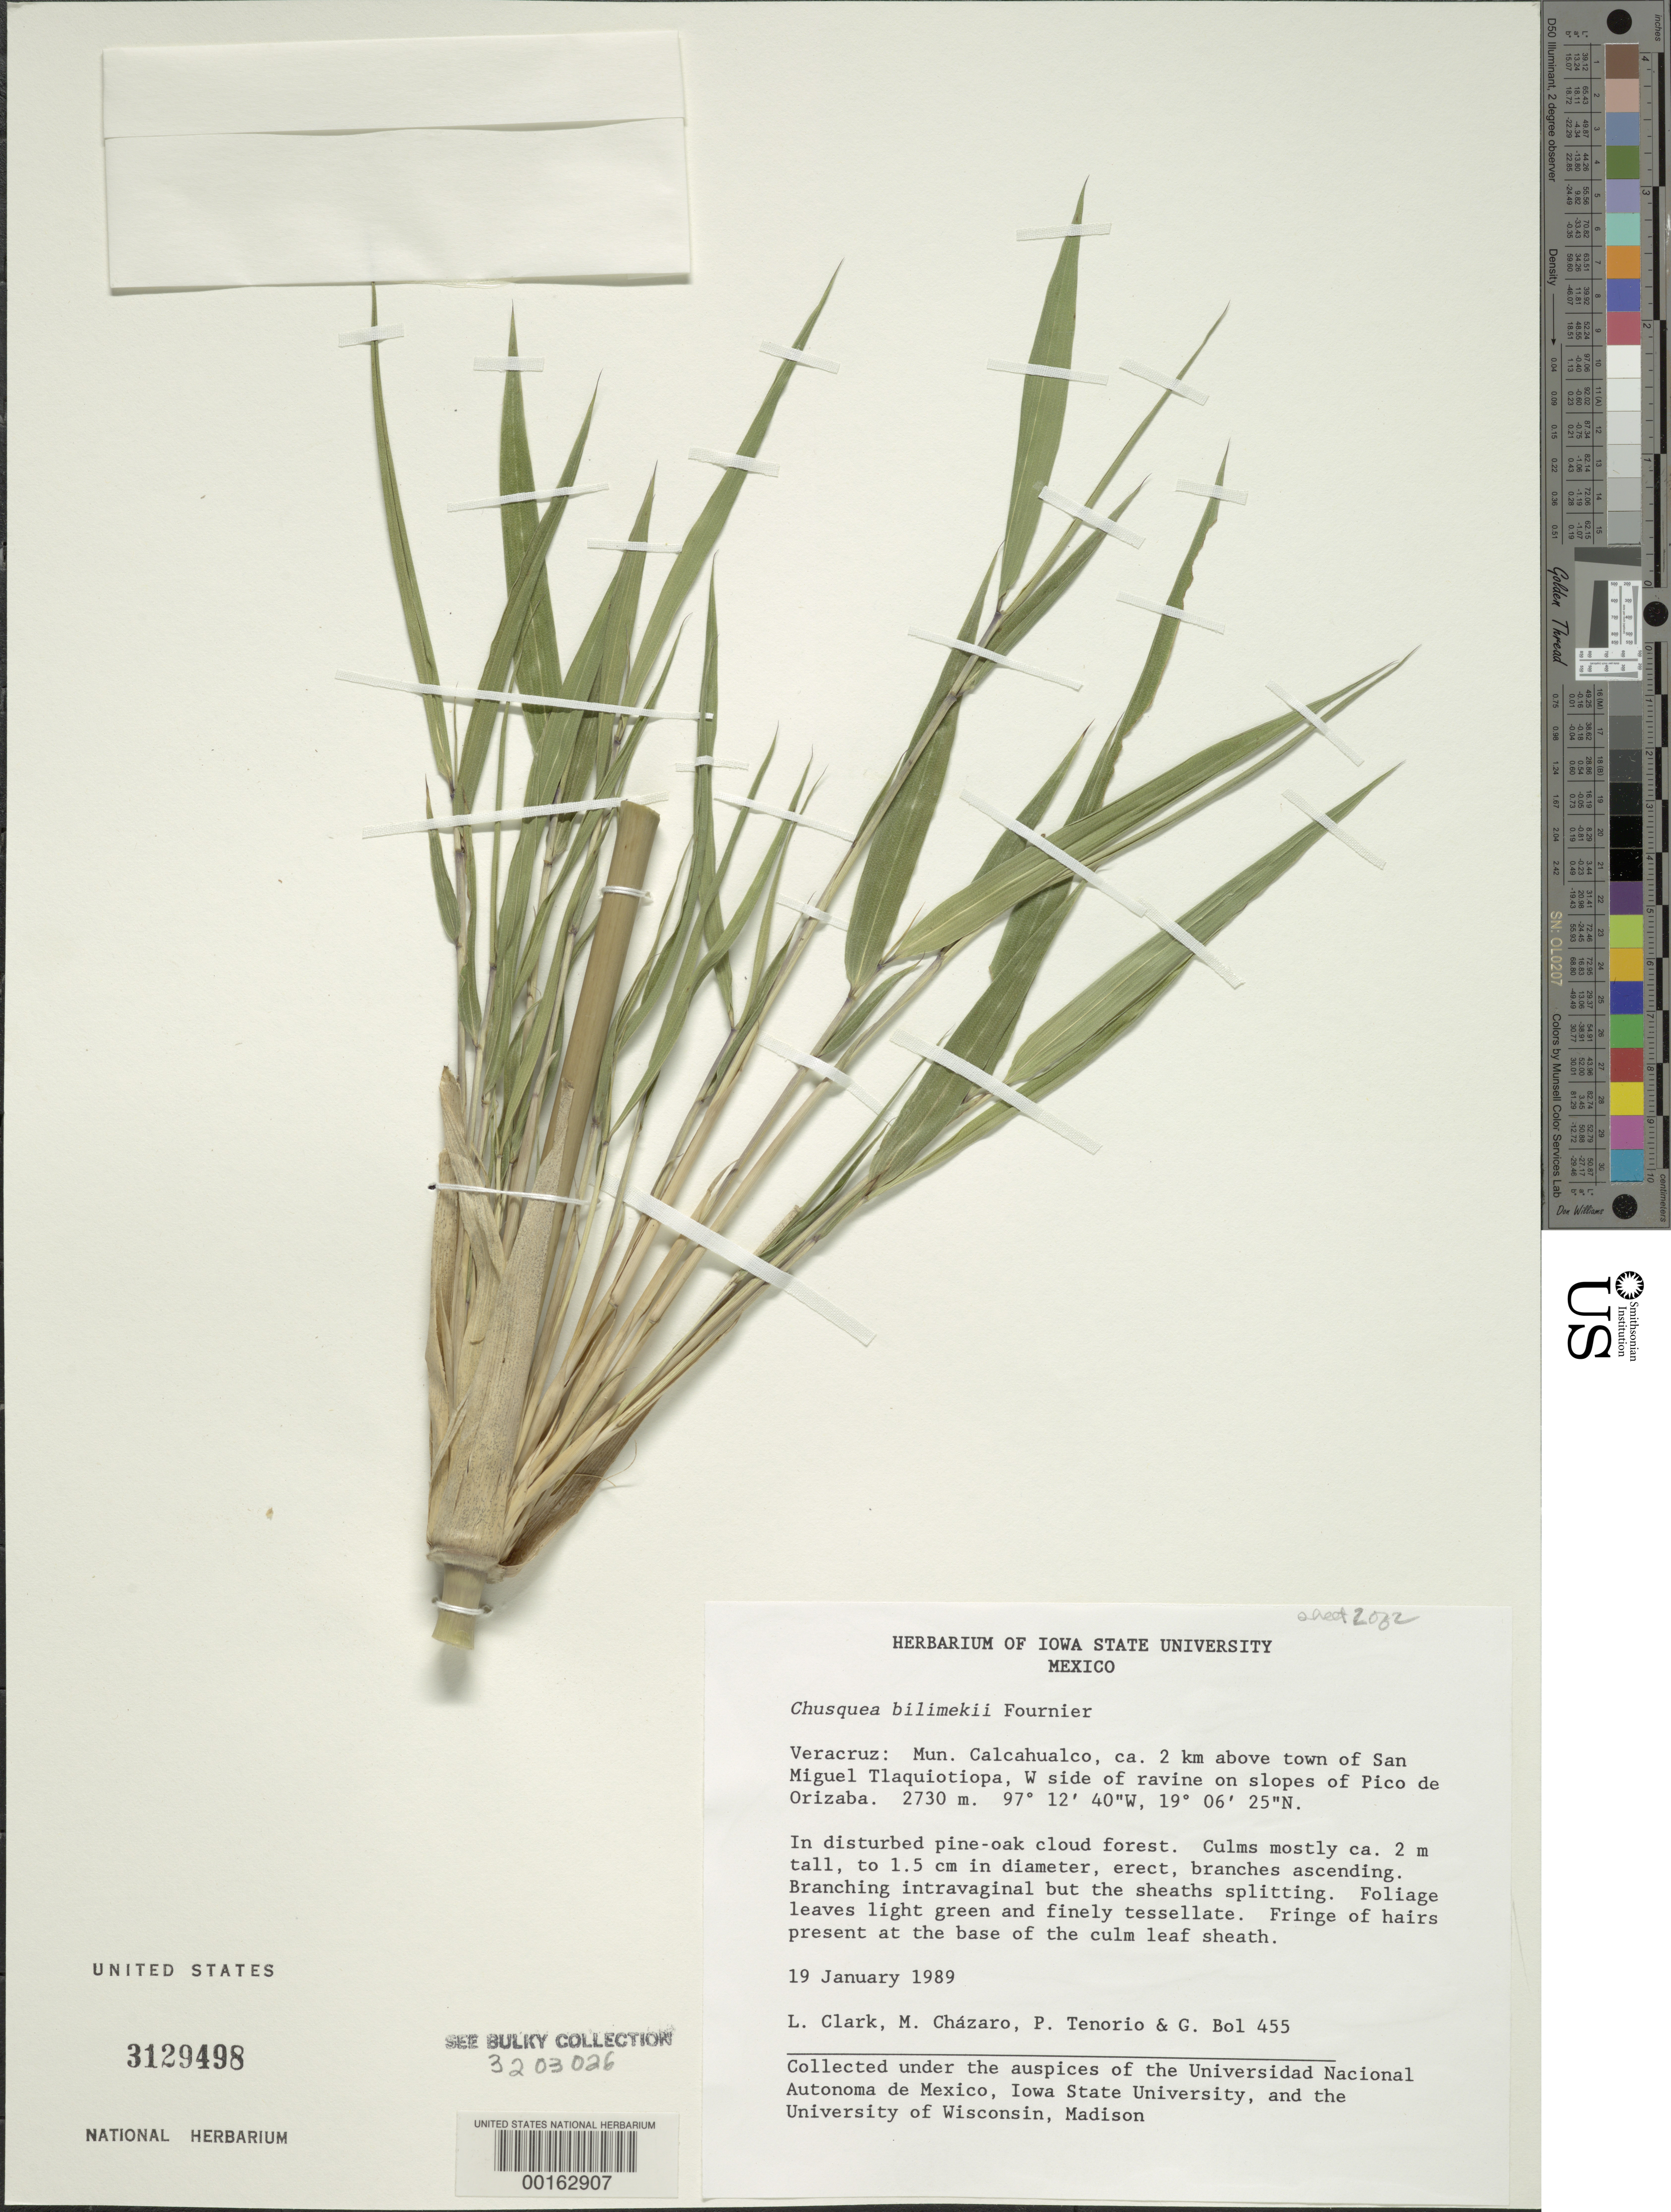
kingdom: Plantae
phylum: Tracheophyta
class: Liliopsida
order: Poales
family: Poaceae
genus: Chusquea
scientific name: Chusquea bilimekii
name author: E. Fourn.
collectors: L. G. Clark, M. de J. Cházaro Basáñoez, P. Tenorio L. & G. Bol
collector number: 455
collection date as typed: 19 Jan 1989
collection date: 1989-01-19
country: Mexico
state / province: Veracruz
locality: Mun. calcahualco, 2 km above town of San Miguel tlaquiotiopa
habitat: In disturbed pine-oak cloud forest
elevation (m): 2730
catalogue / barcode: US 3129498